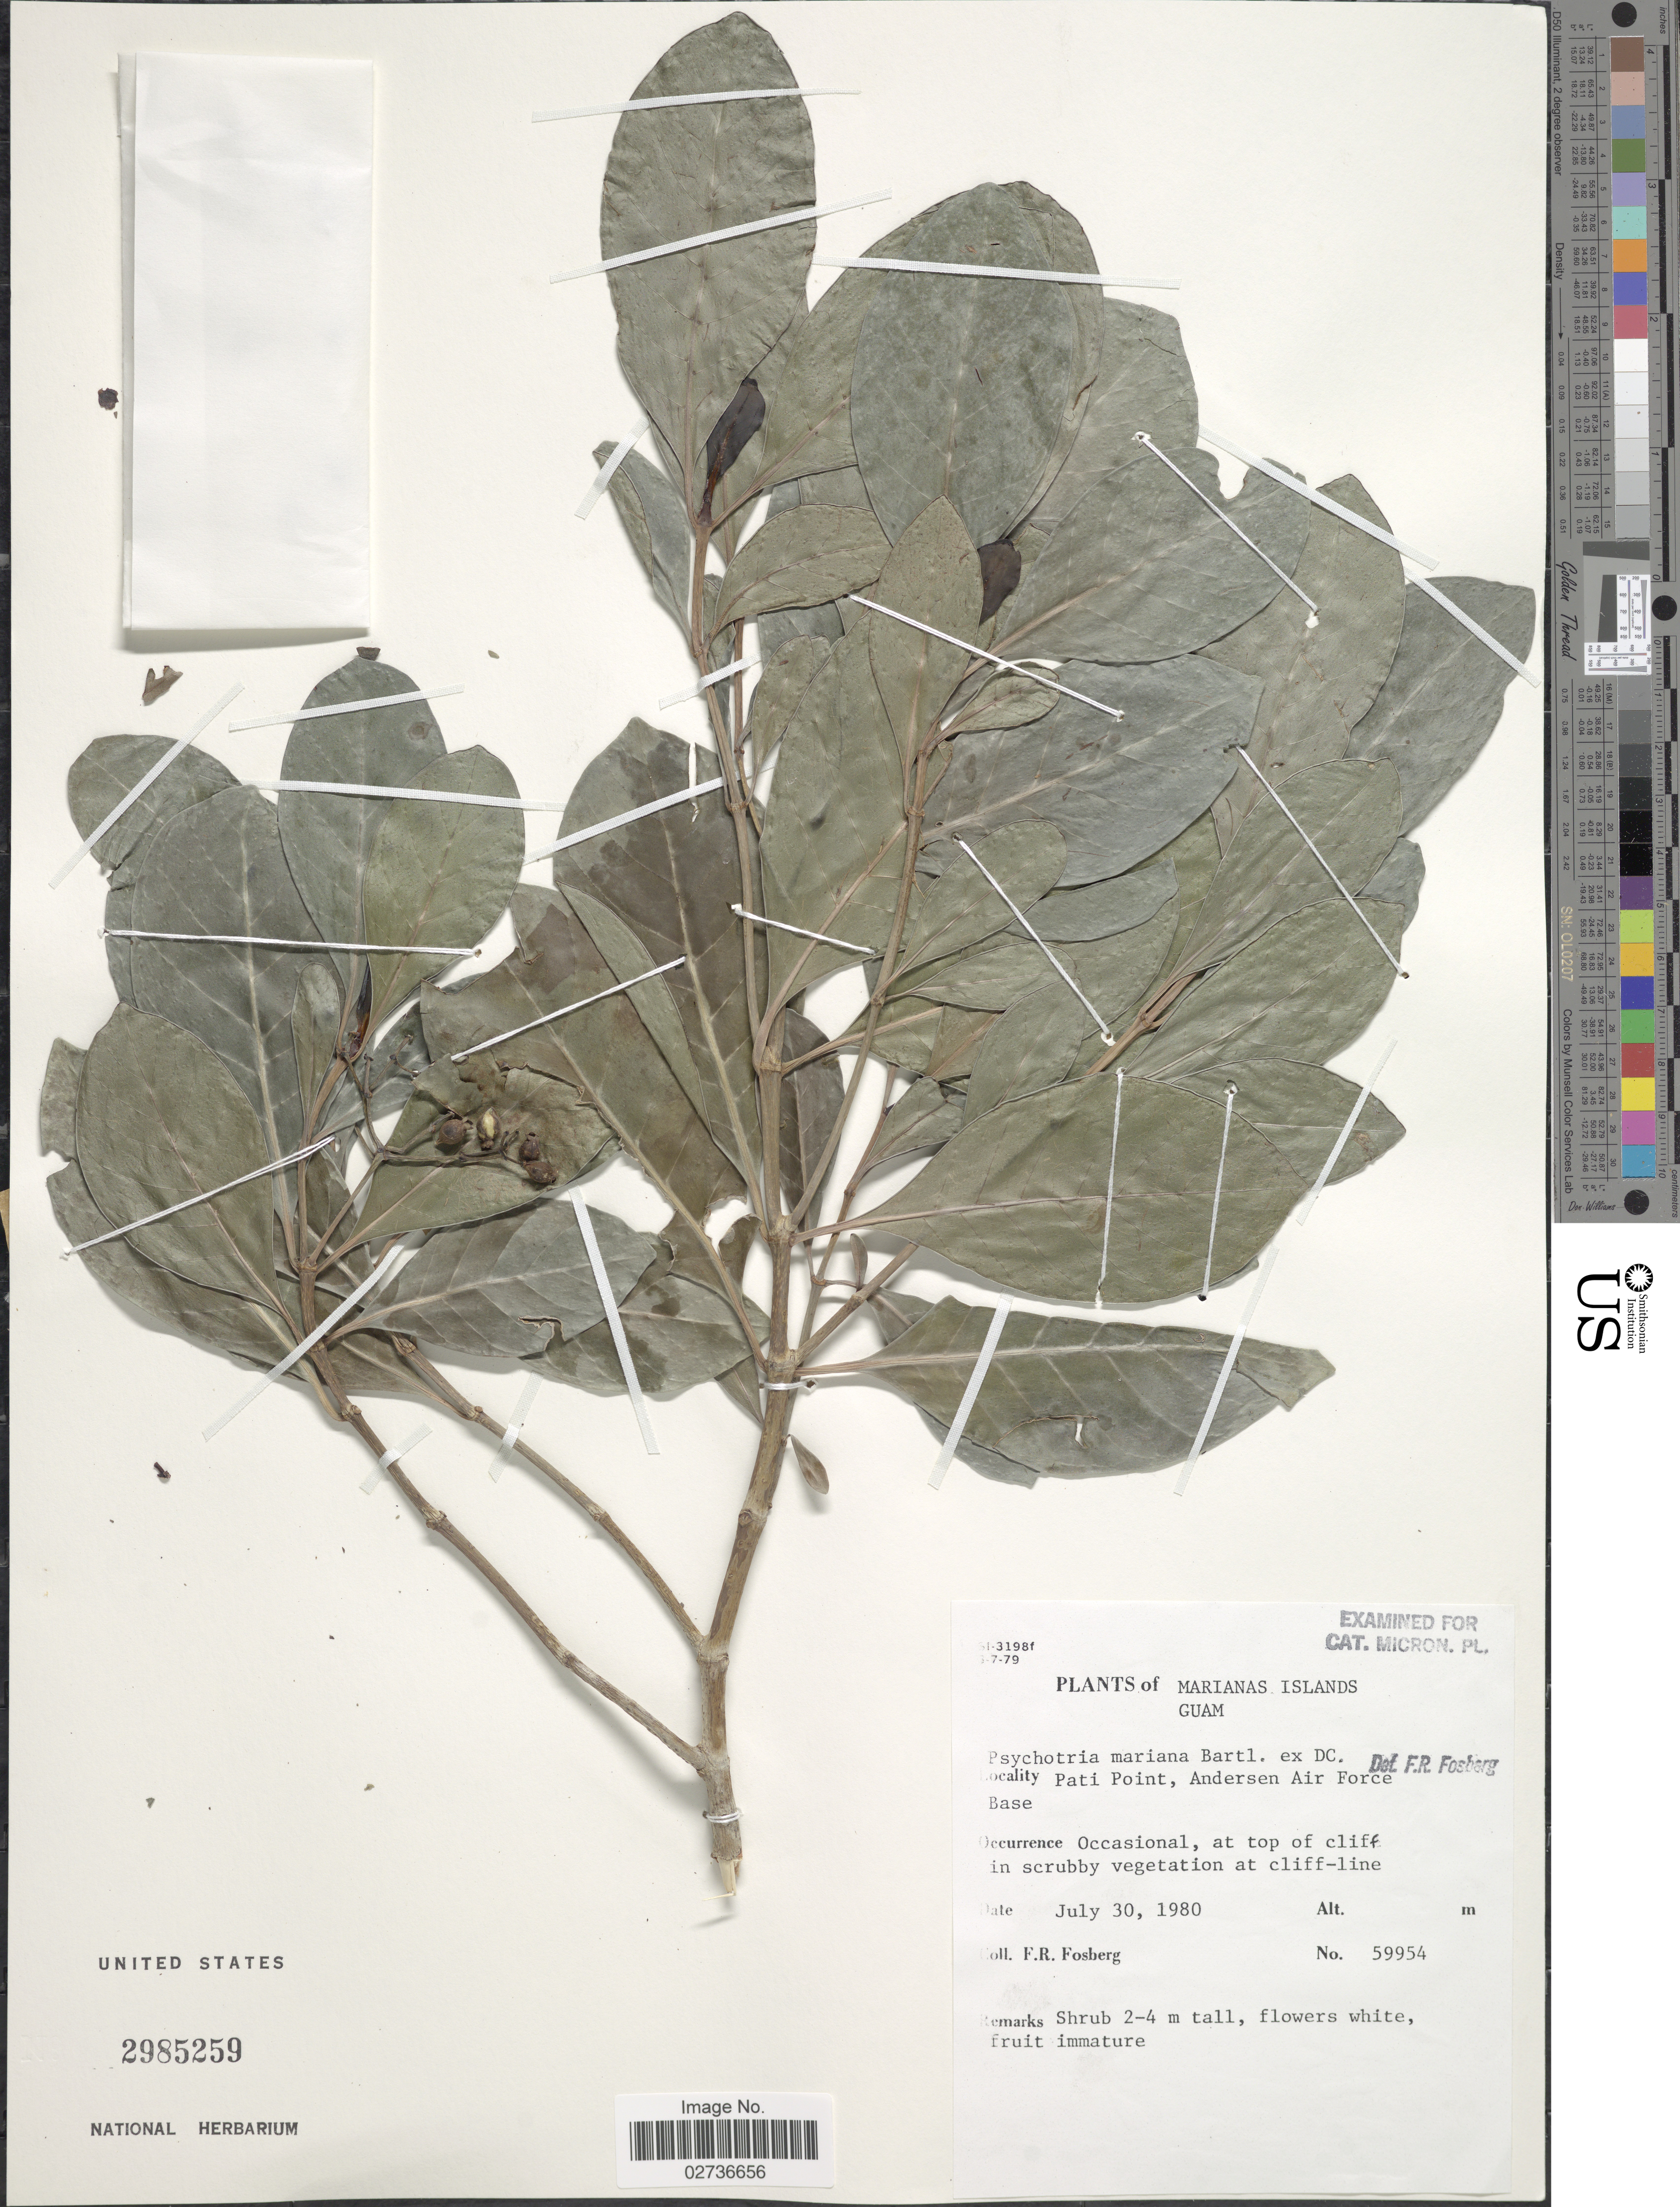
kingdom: Plantae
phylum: Tracheophyta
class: Magnoliopsida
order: Gentianales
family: Rubiaceae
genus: Psychotria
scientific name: Psychotria mariana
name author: Bartl. ex DC.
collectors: F. R. Fosberg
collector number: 59954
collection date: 1980-07-30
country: Guam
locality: Marianas Islands, Guam, Pati Point, Andersen Air Force Base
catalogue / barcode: US 2985259